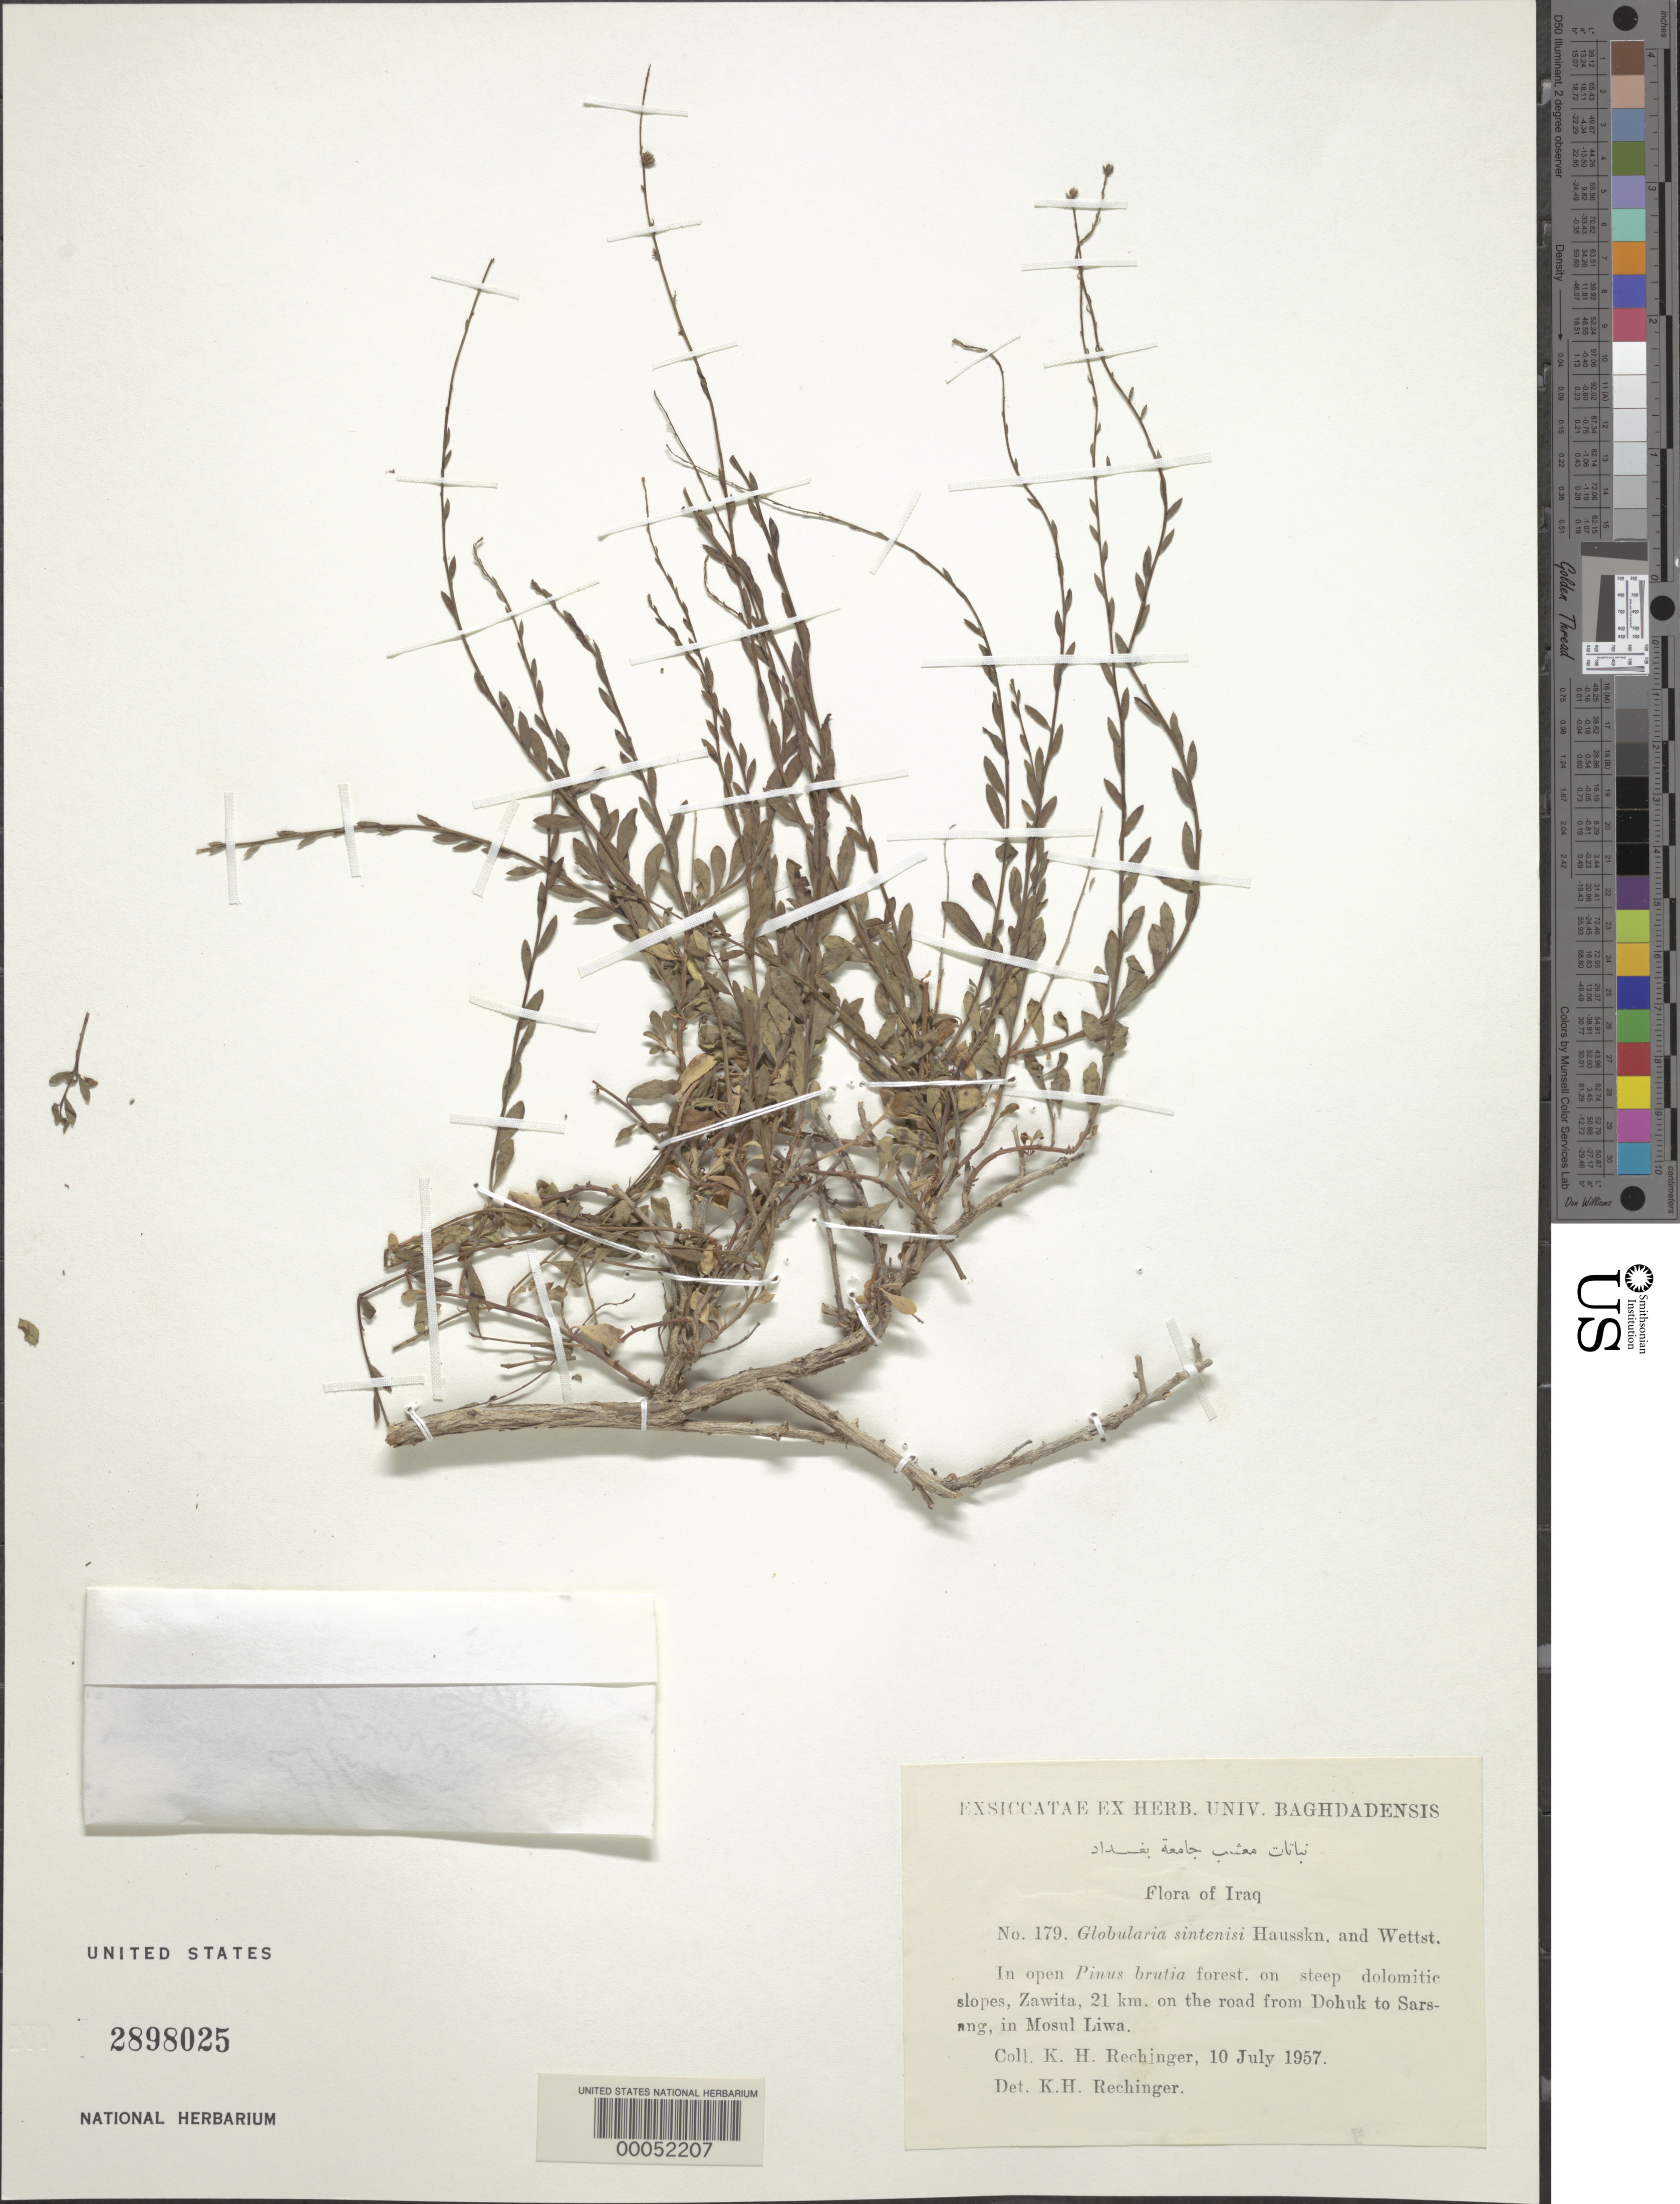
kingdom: Plantae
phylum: Tracheophyta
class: Magnoliopsida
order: Lamiales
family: Plantaginaceae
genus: Globularia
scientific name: Globularia sintenisii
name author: Hausskn. & Wettst. ex Wettst.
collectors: K. H. Rechinger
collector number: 179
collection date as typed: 10 Jul 1957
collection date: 1957-07-10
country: Iraq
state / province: Dahuk / Ninawa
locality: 21 km. on the road from Dohuk to Sarsang, in Mosul Liwa. [former Mosul Liwa (Province) is now Dahuk and Ninawa Province.]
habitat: In open pinus brutia forest on steep dolomitic slopes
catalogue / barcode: US 2898025